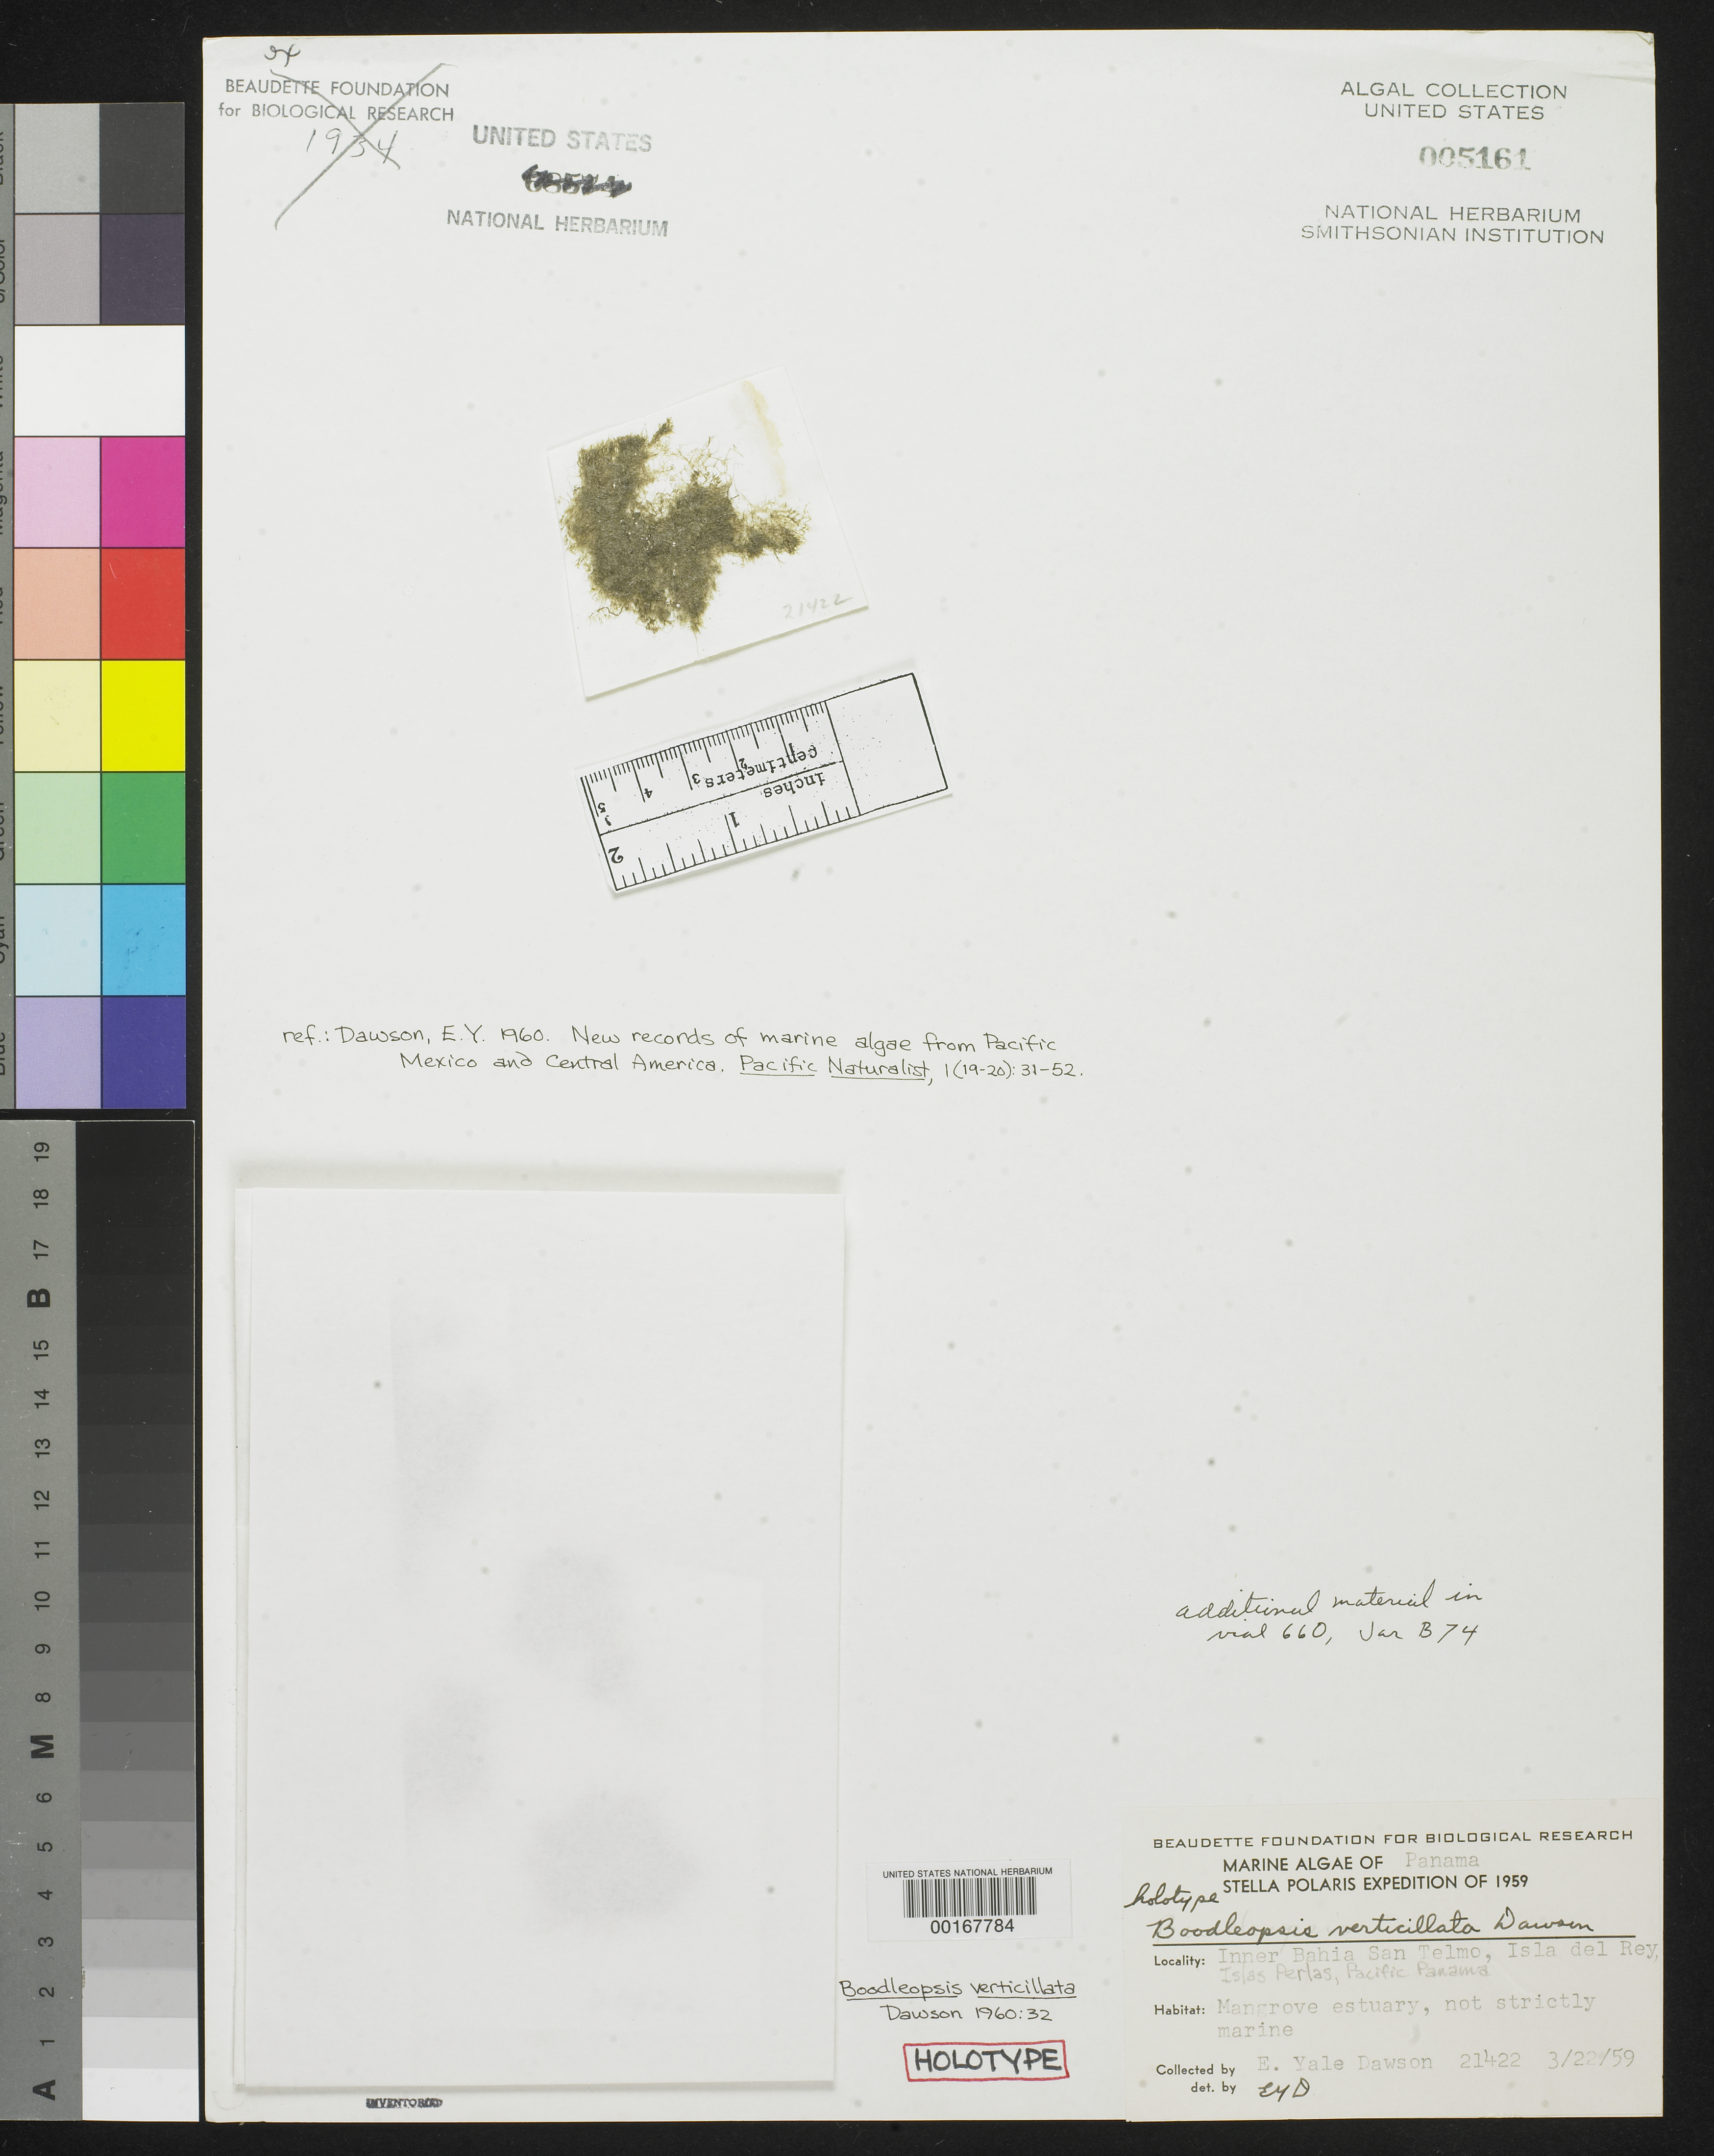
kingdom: Plantae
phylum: Chlorophyta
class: Ulvophyceae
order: Bryopsidales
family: Udoteaceae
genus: Boodleopsis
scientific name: Boodleopsis verticillata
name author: E.Y. Dawson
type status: Holotype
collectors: E. Y. Dawson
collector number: EYD 21422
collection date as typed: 22 Mar 1959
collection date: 1959-03-22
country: Panama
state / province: Panamá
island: del Rey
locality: Inner Bahia San Telmo.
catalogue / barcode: US 5161